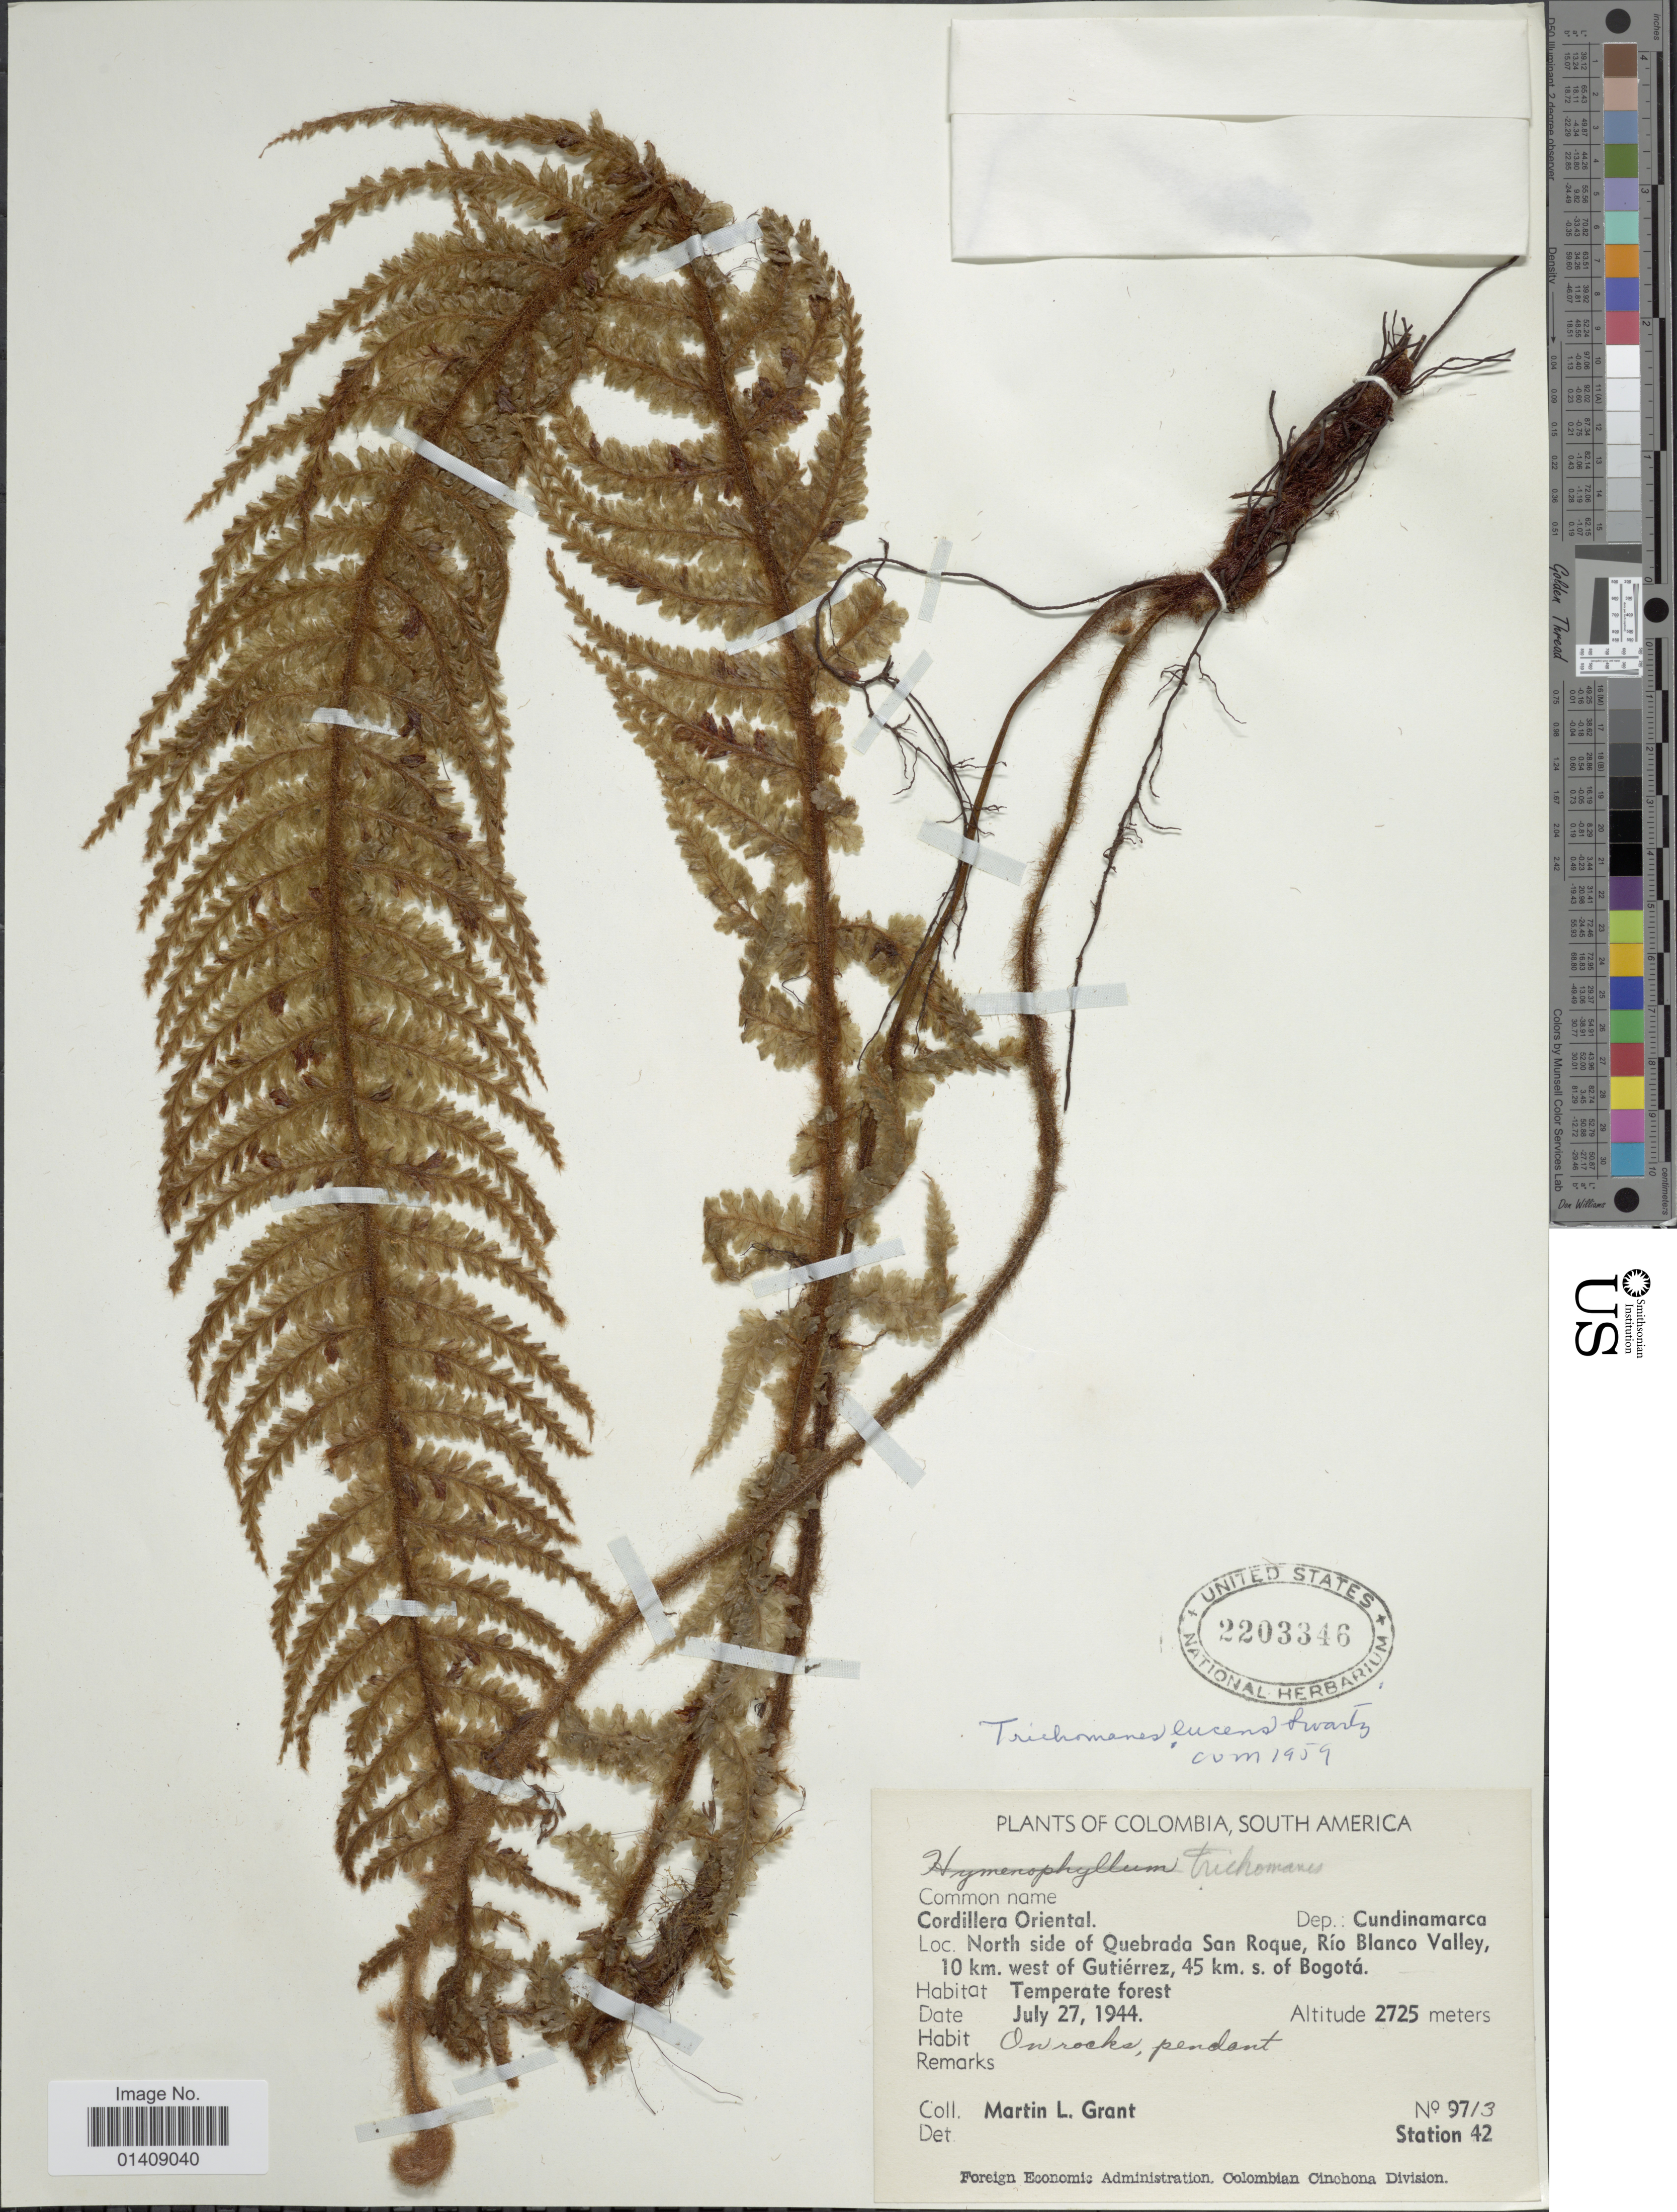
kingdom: Plantae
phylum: Tracheophyta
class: Polypodiopsida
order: Hymenophyllales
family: Hymenophyllaceae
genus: Trichomanes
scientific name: Trichomanes lucens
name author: Sw.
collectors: M. L. Grant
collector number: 97/3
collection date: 1944-07-27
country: Colombia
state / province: Cundinamarca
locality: North side of Quebrada San Roque, Río Blanco Valley, 10km. west of Gutiérrez, 45 km.s. of Bogotá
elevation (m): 2725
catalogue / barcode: US 2203346